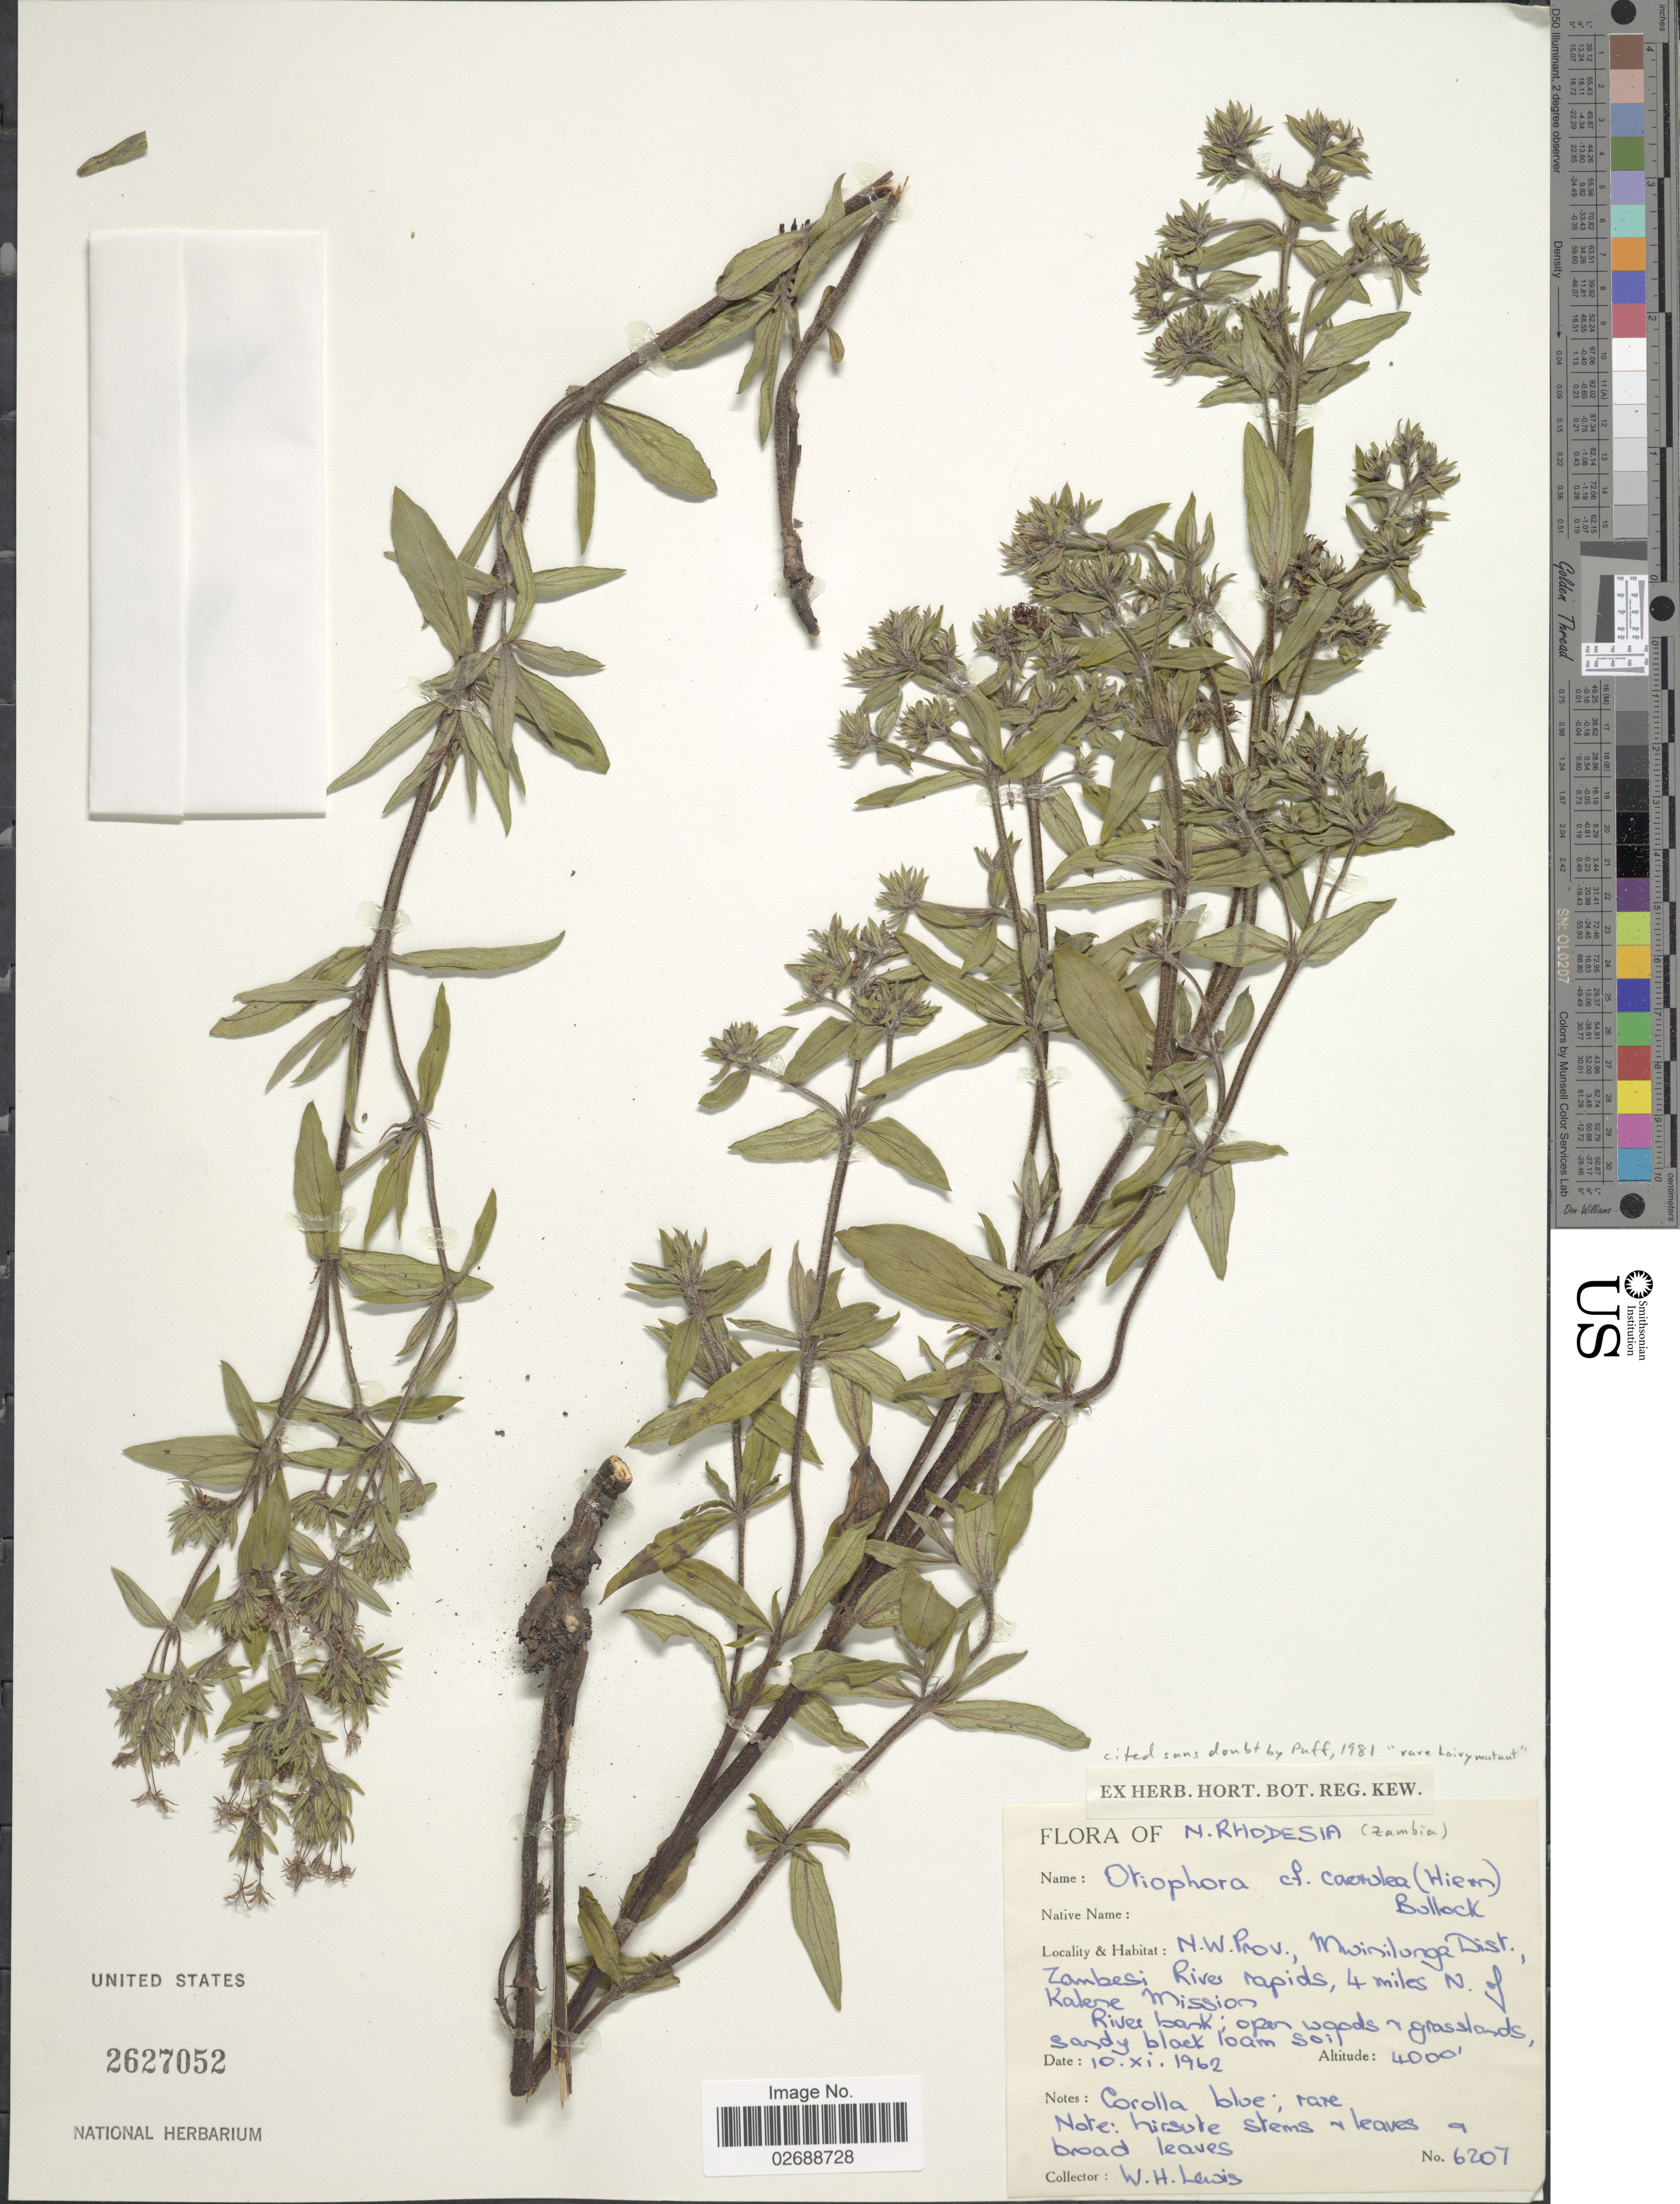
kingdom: Plantae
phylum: Tracheophyta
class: Magnoliopsida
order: Gentianales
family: Rubiaceae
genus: Otiophora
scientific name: Otiophora caerulea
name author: (Hiern) Bullock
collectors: W. H. Lewis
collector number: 6207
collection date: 1962-11-10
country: Zambia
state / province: North-Western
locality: N. Rhodesia. N. W. Prov., Mwinilunga Distr., Zambesi River rapids, 4 miles N of Kalene Mission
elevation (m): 1219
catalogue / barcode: US 2627052